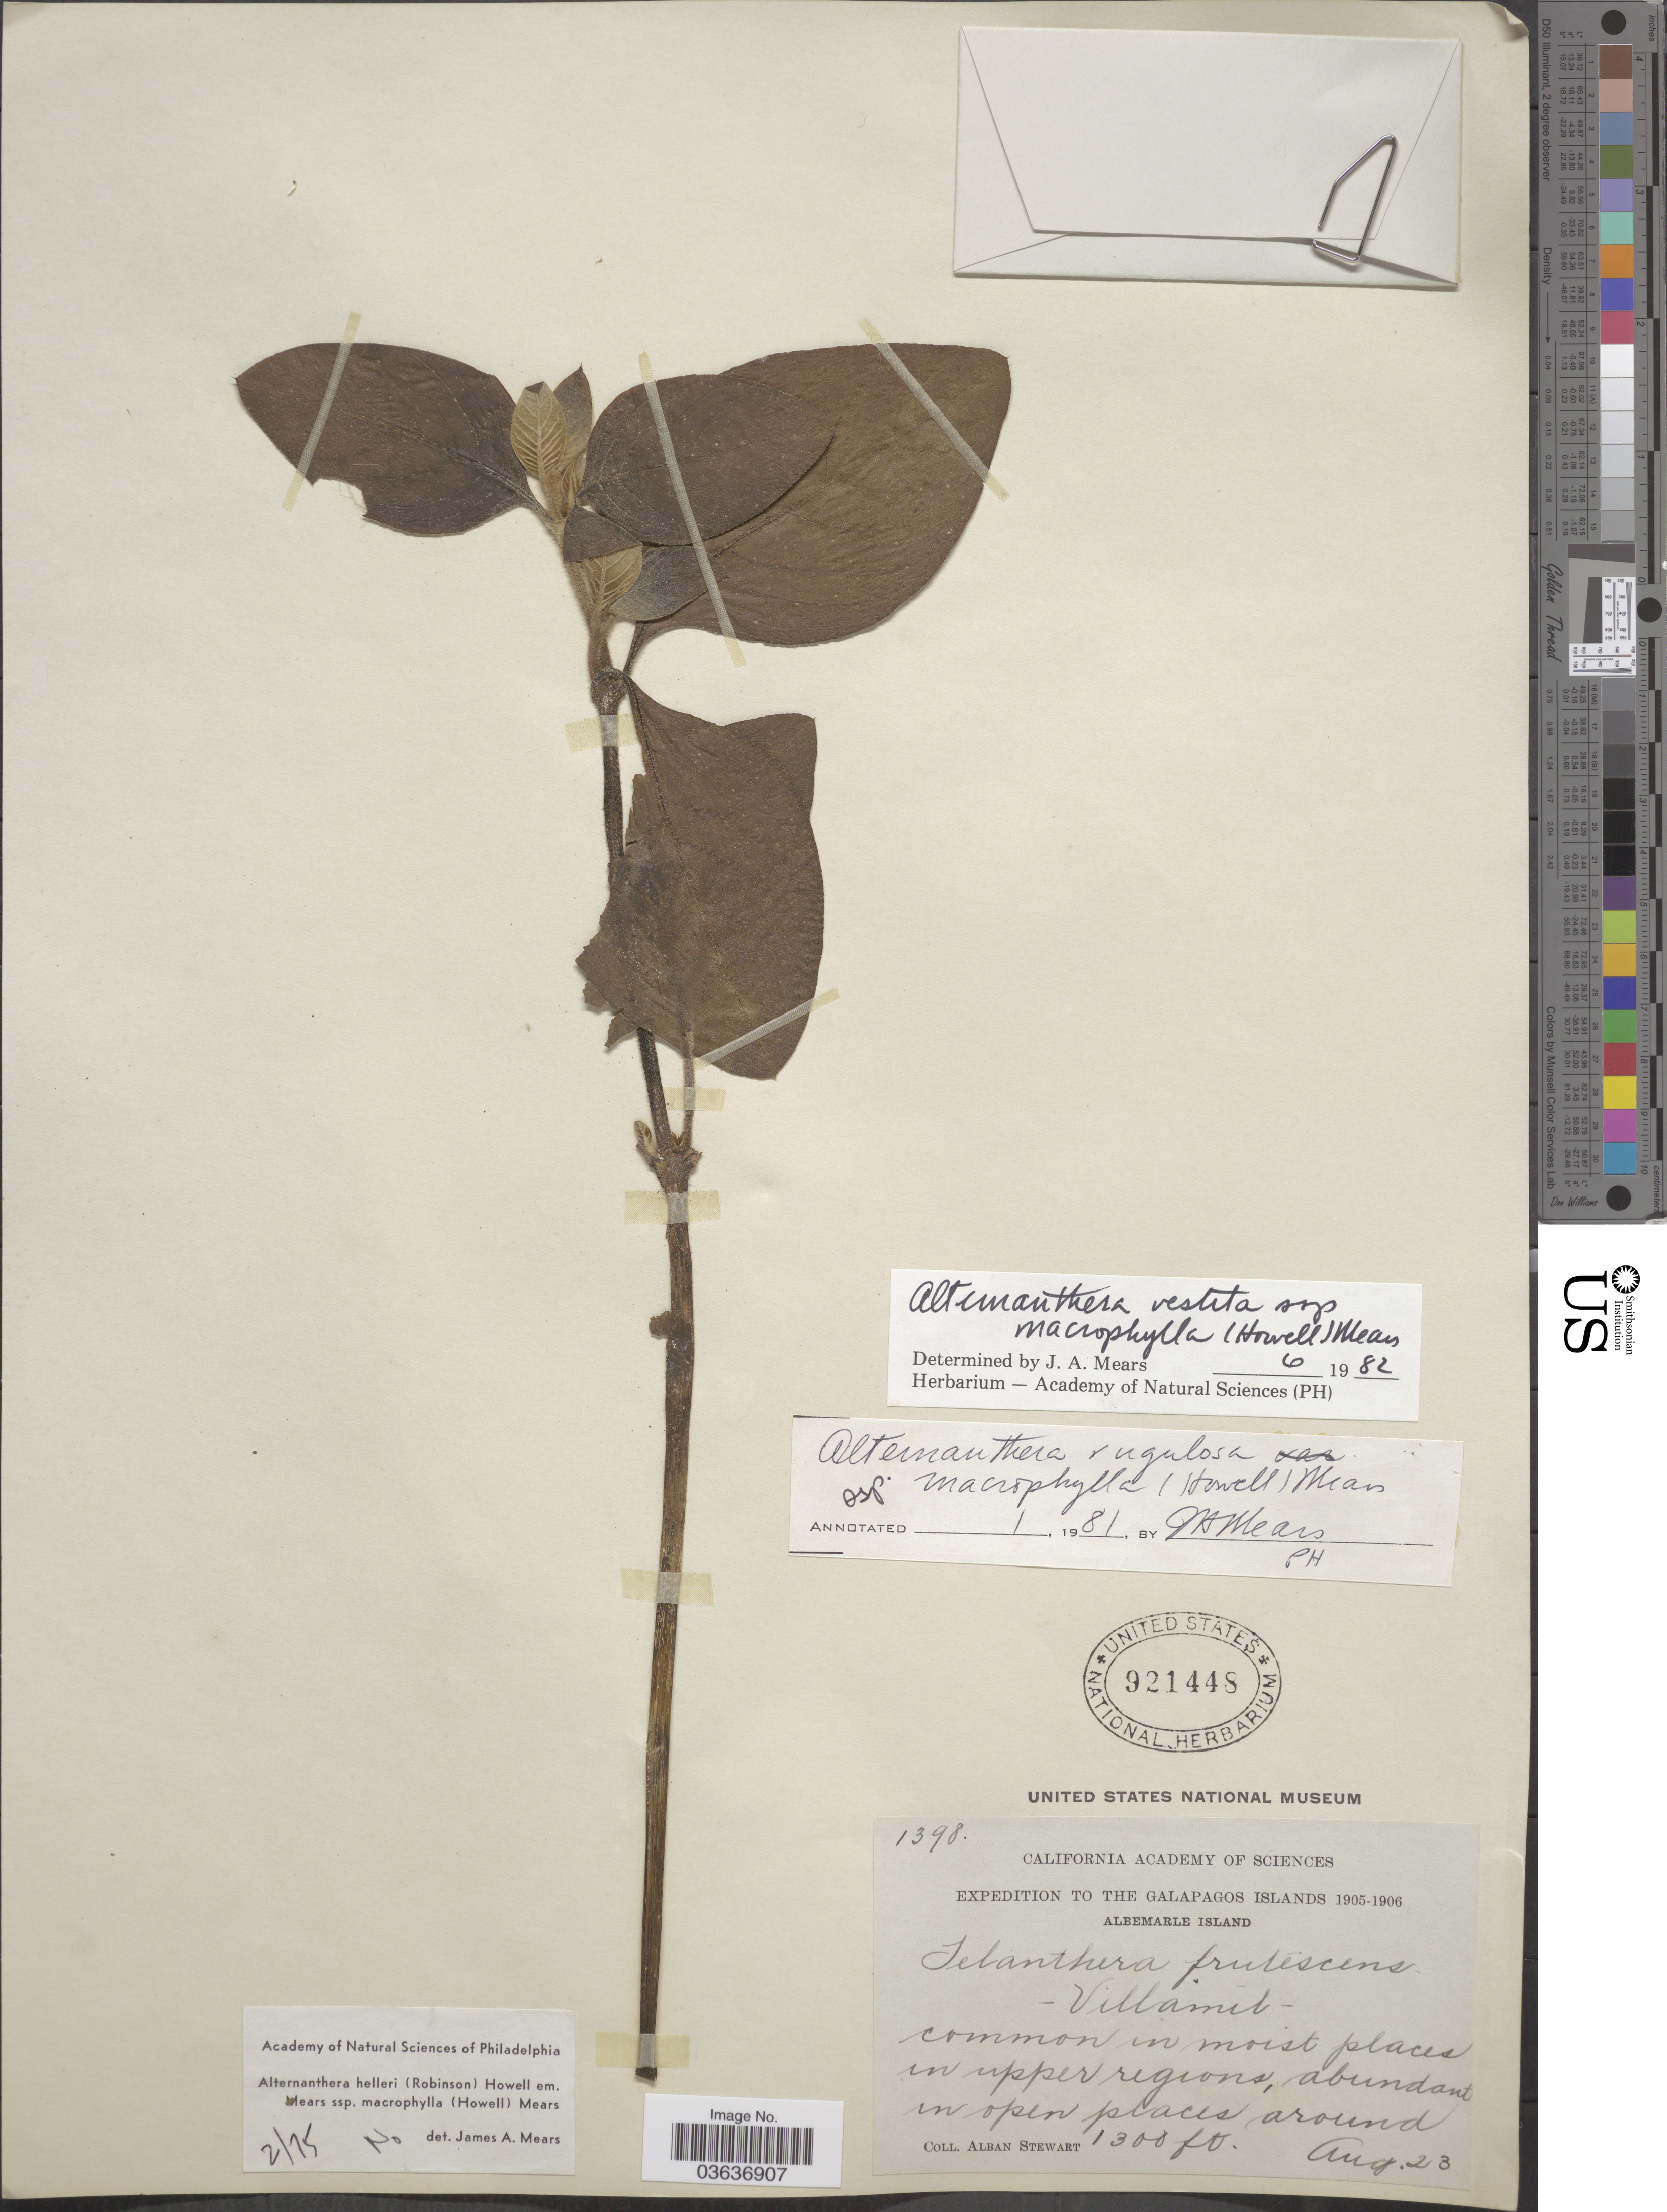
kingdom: Plantae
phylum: Tracheophyta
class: Magnoliopsida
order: Caryophyllales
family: Amaranthaceae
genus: Alternanthera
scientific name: Alternanthera vestita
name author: (Andersson) J.T. Howell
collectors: A. Stewart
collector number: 1398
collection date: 1905-08-23/1906-08-23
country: Ecuador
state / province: Colón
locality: The Galapagos Islands. Albemarle Island. Villamil. In upper regions.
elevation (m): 396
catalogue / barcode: US 921448